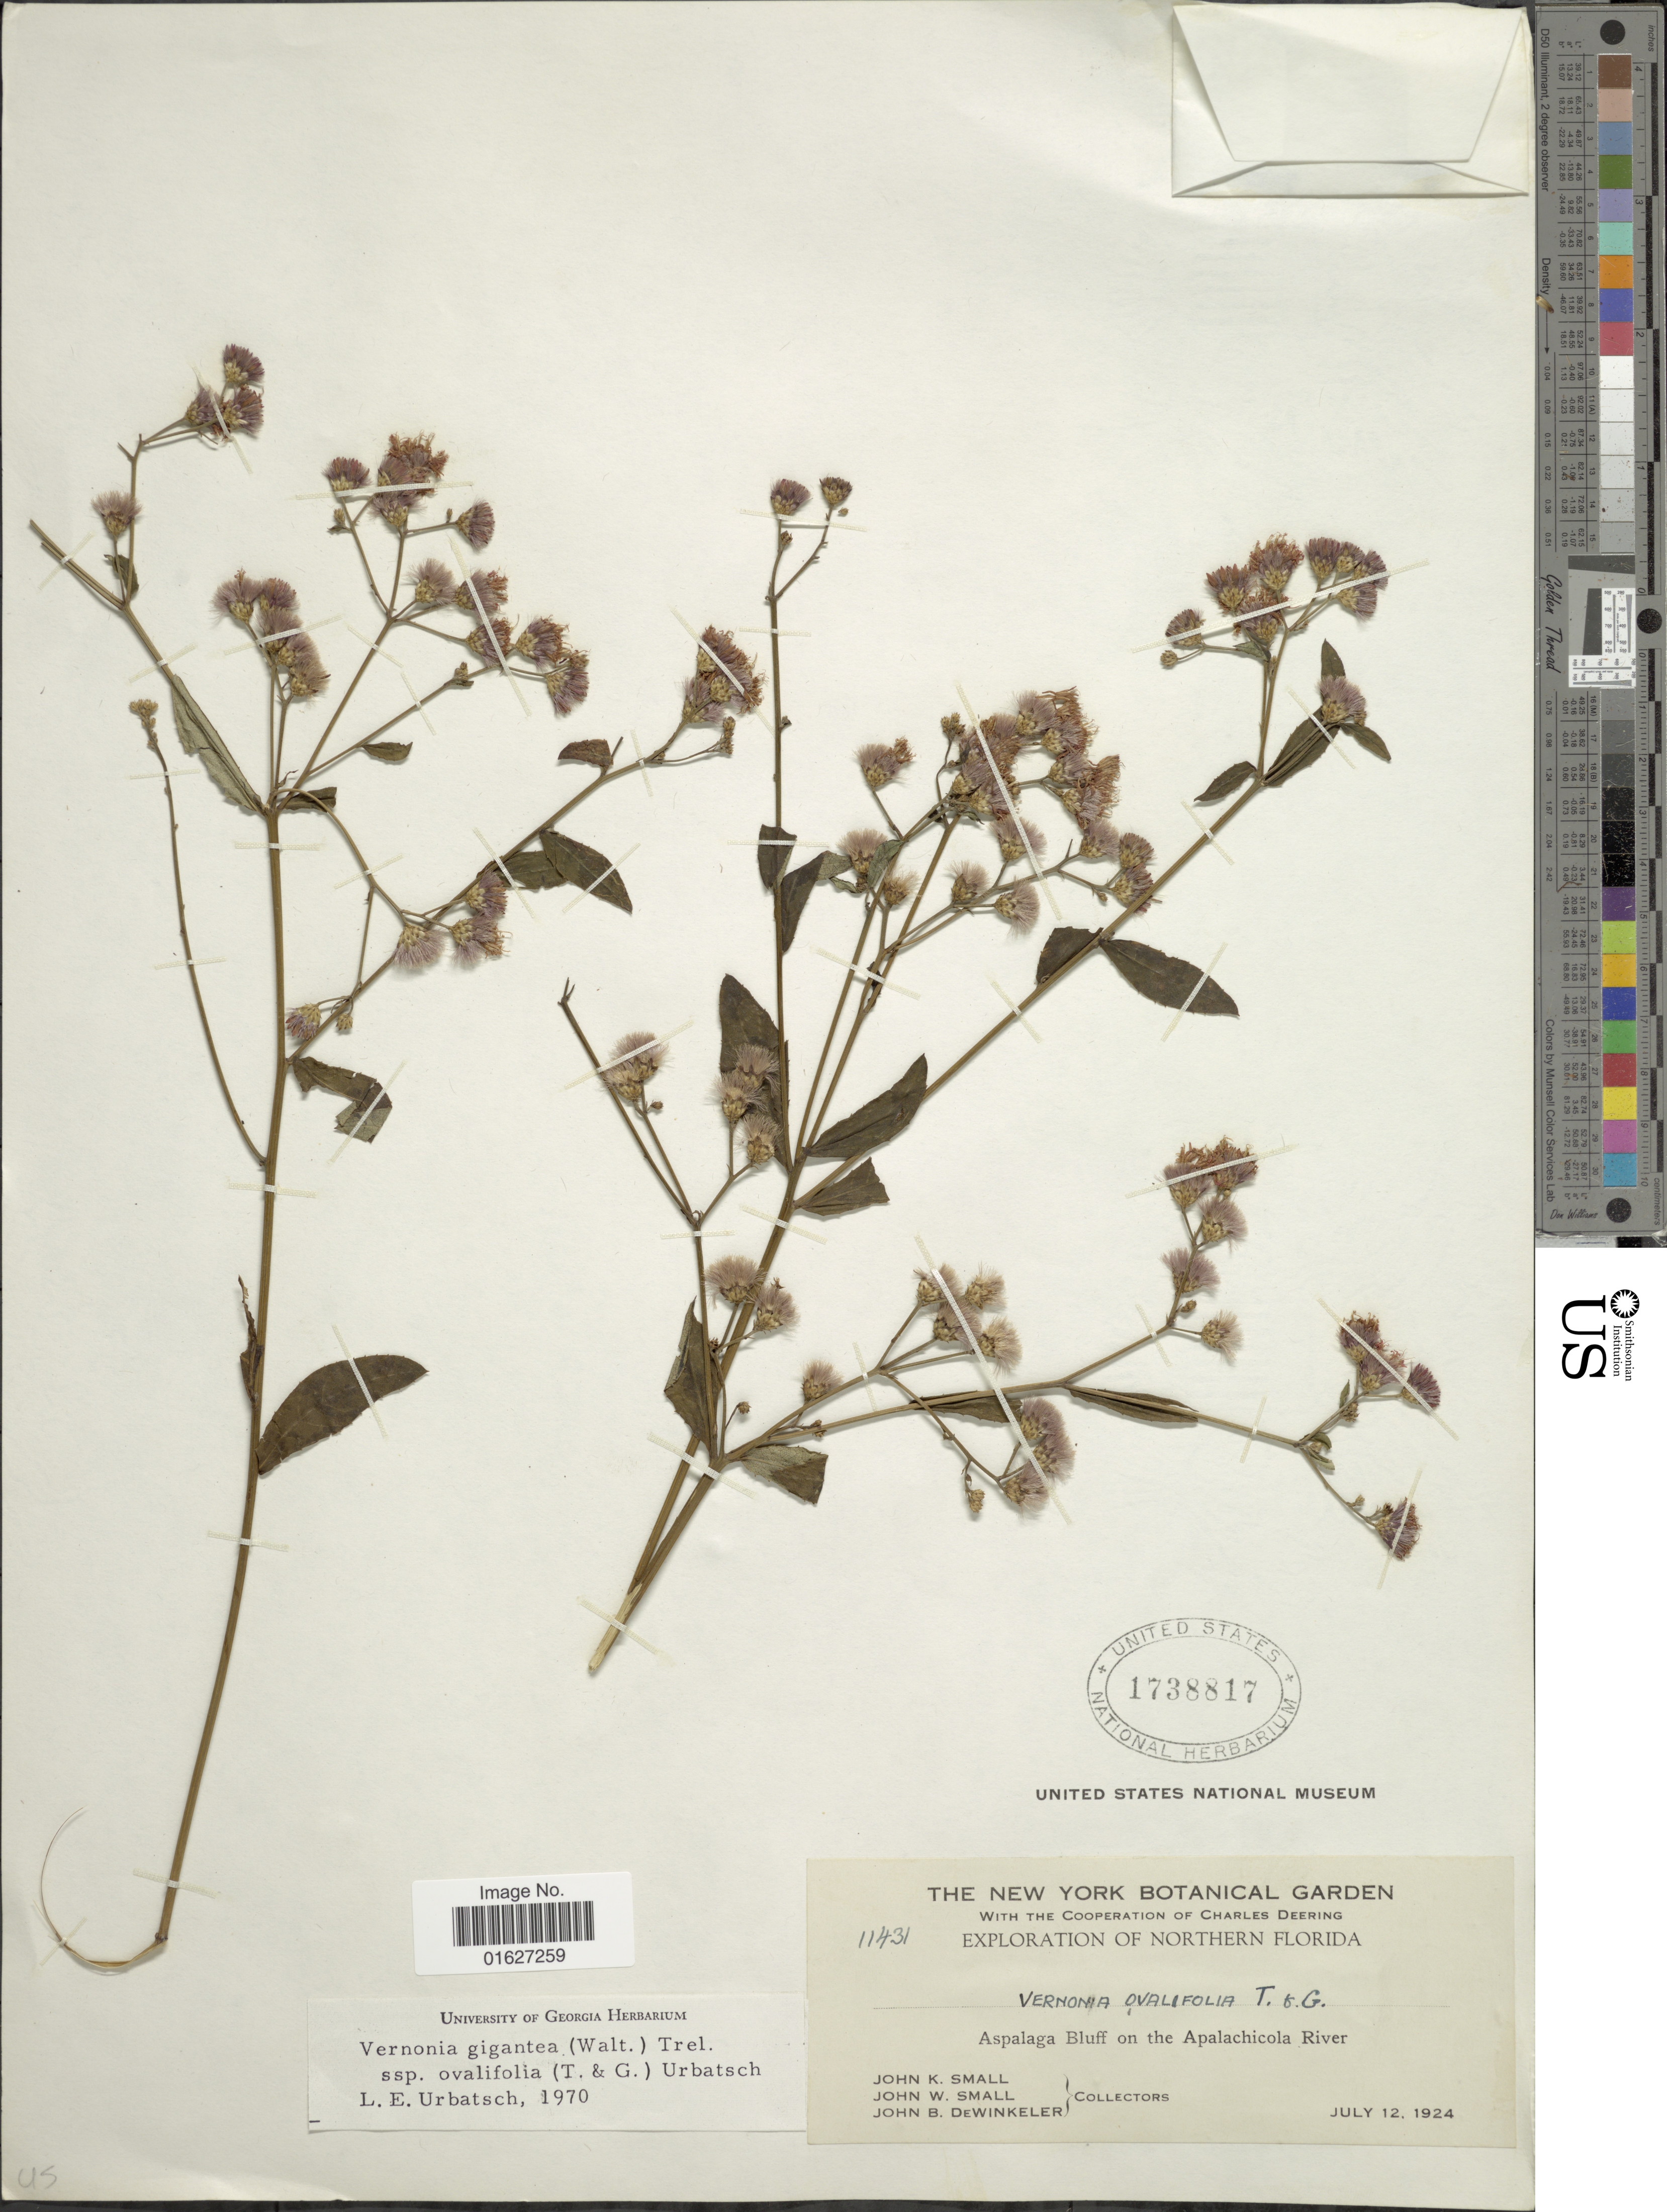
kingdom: Plantae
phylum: Tracheophyta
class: Magnoliopsida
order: Asterales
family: Asteraceae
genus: Vernonia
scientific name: Vernonia gigantea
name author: (Walter) Trel.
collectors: J. K. Small, J. Small & J. B. Dewinkeler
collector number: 11431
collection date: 1924-07-12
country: United States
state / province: Florida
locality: Northern Florida. Aspalaga bluff on the Apalachicola River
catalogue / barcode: US 1738817